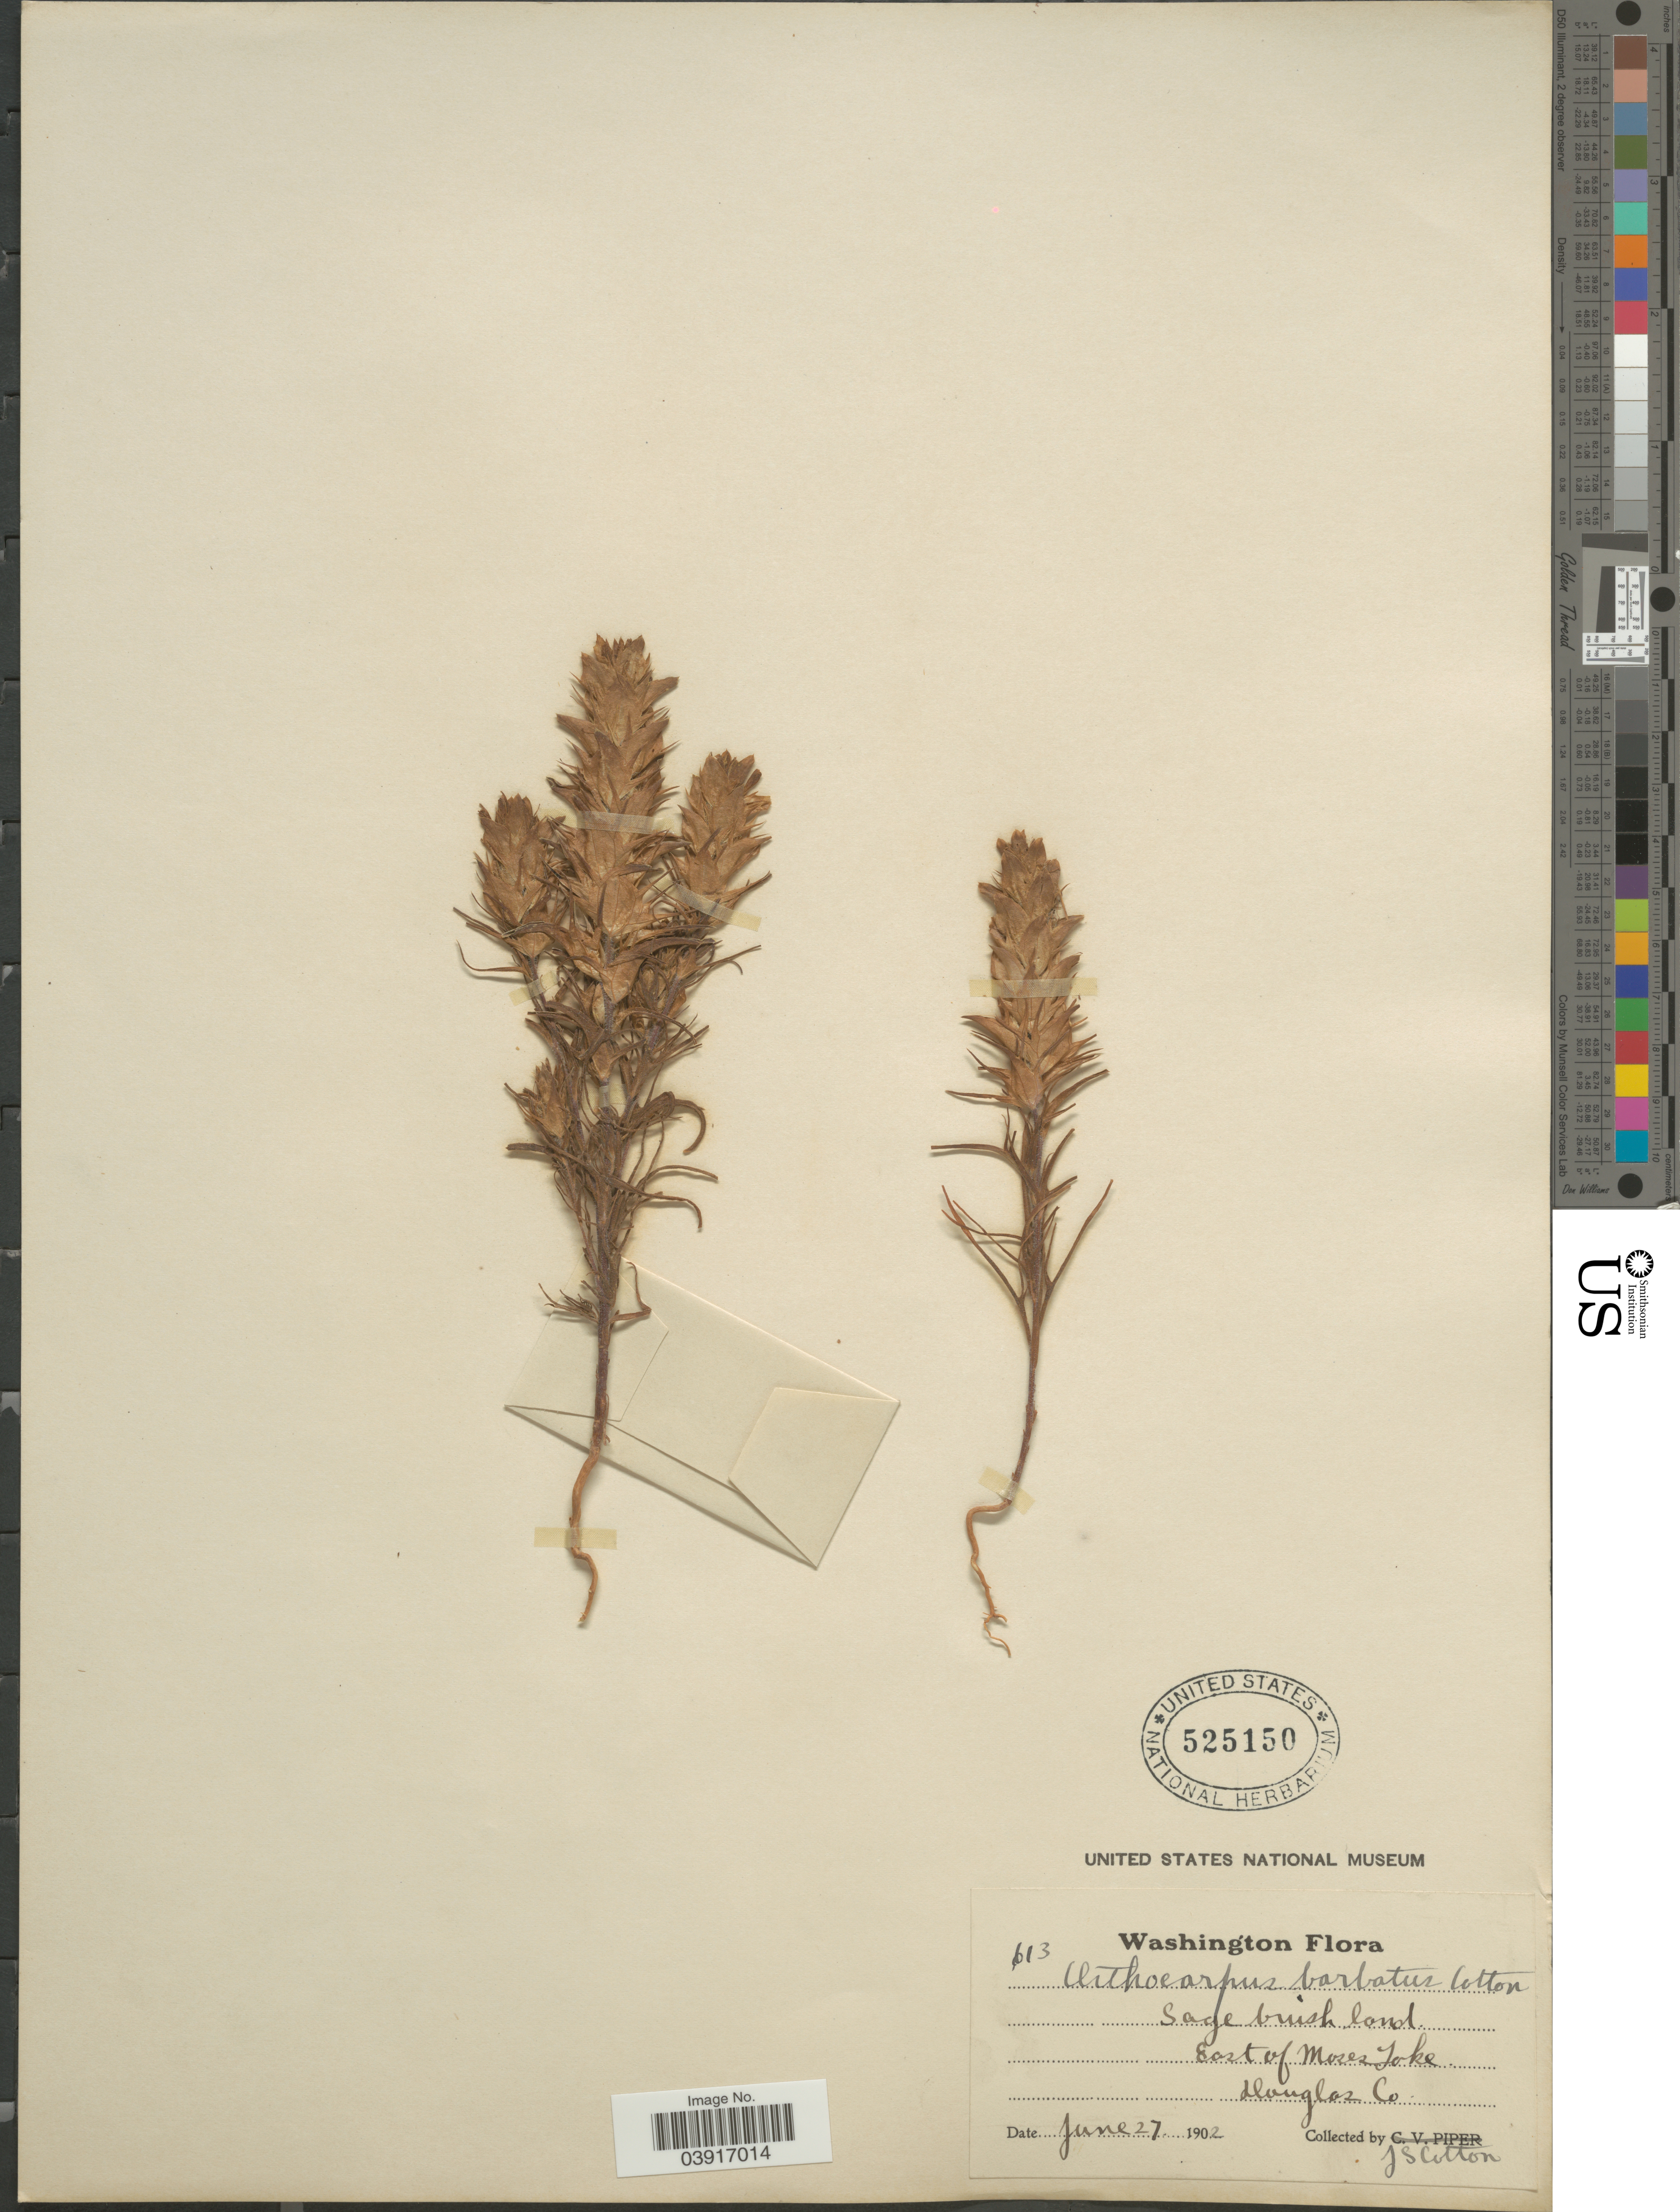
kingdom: Plantae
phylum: Tracheophyta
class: Magnoliopsida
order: Lamiales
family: Orobanchaceae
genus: Orthocarpus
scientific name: Orthocarpus barbatus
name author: J.S. Cotton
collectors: J. S. Cotton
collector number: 613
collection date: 1902-06-27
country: United States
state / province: Washington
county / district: Douglas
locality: East of Moses Joke, Douglas Co.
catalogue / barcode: US 525150